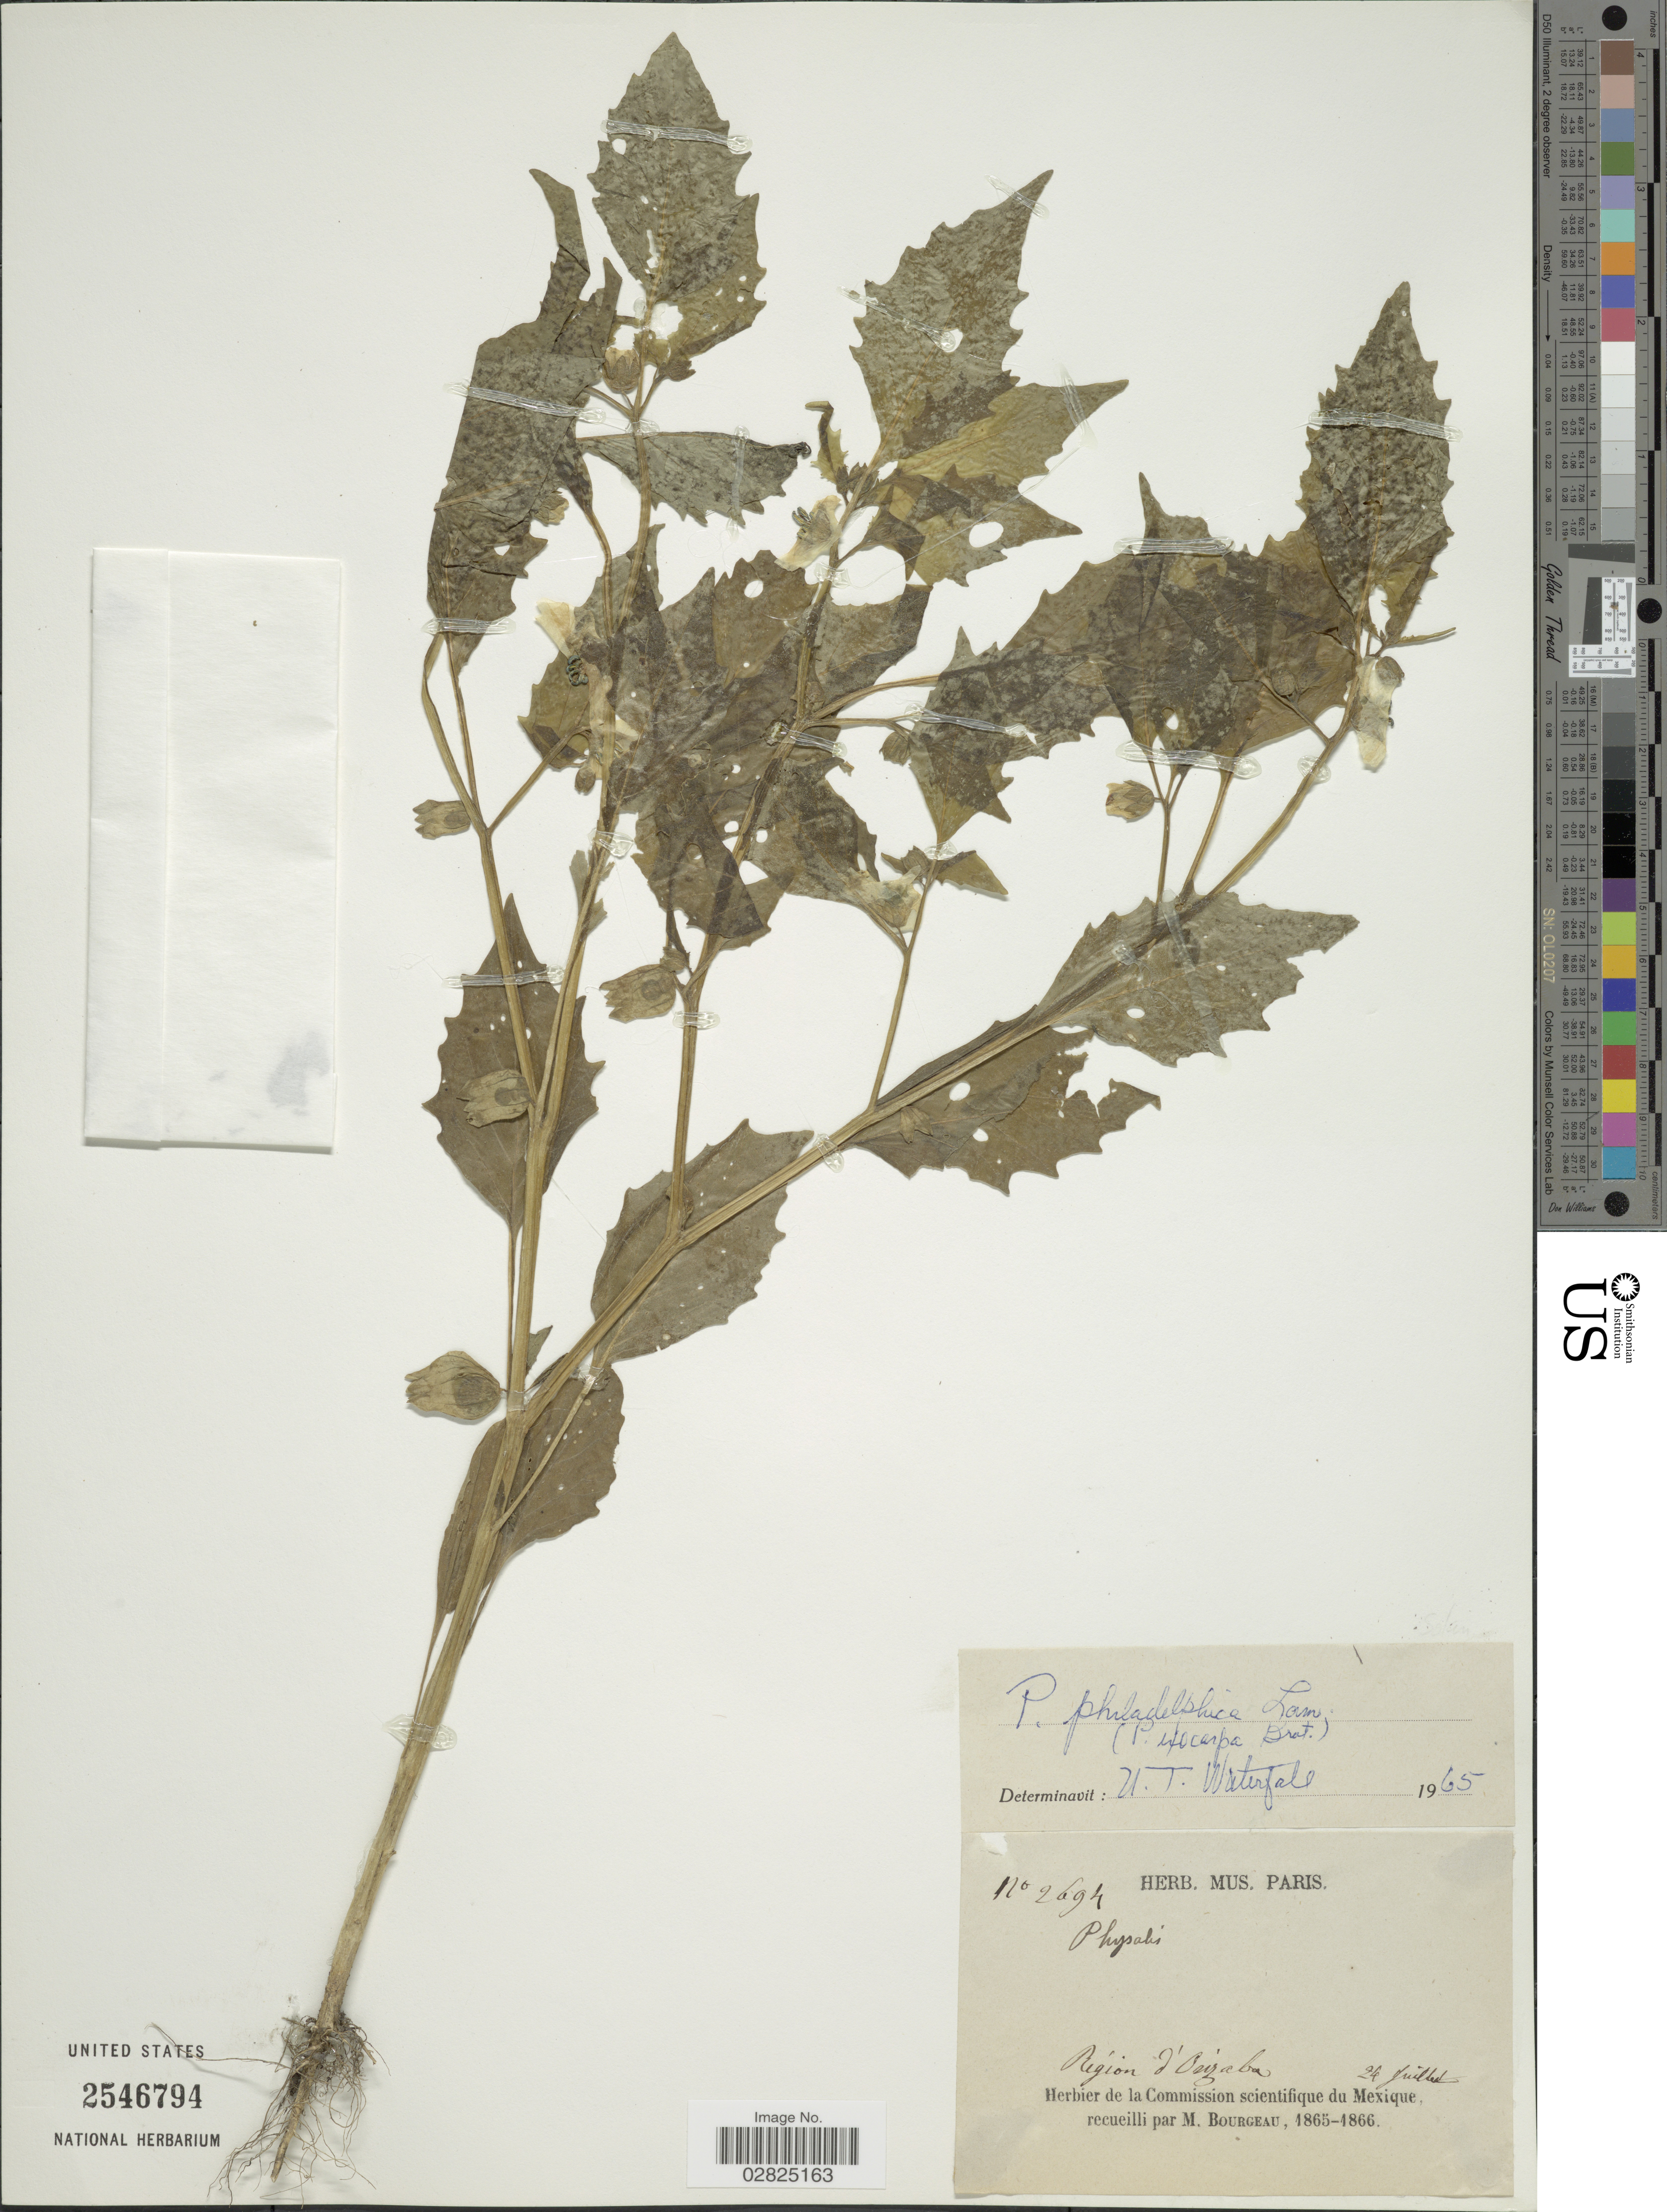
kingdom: Plantae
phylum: Tracheophyta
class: Magnoliopsida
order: Solanales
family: Solanaceae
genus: Physalis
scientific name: Physalis philadelphica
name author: Lam.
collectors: M. Bourgeau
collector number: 2694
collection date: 1865-07-24/1866-07-24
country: Mexico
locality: Région d'Orizaba.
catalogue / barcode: US 2546794